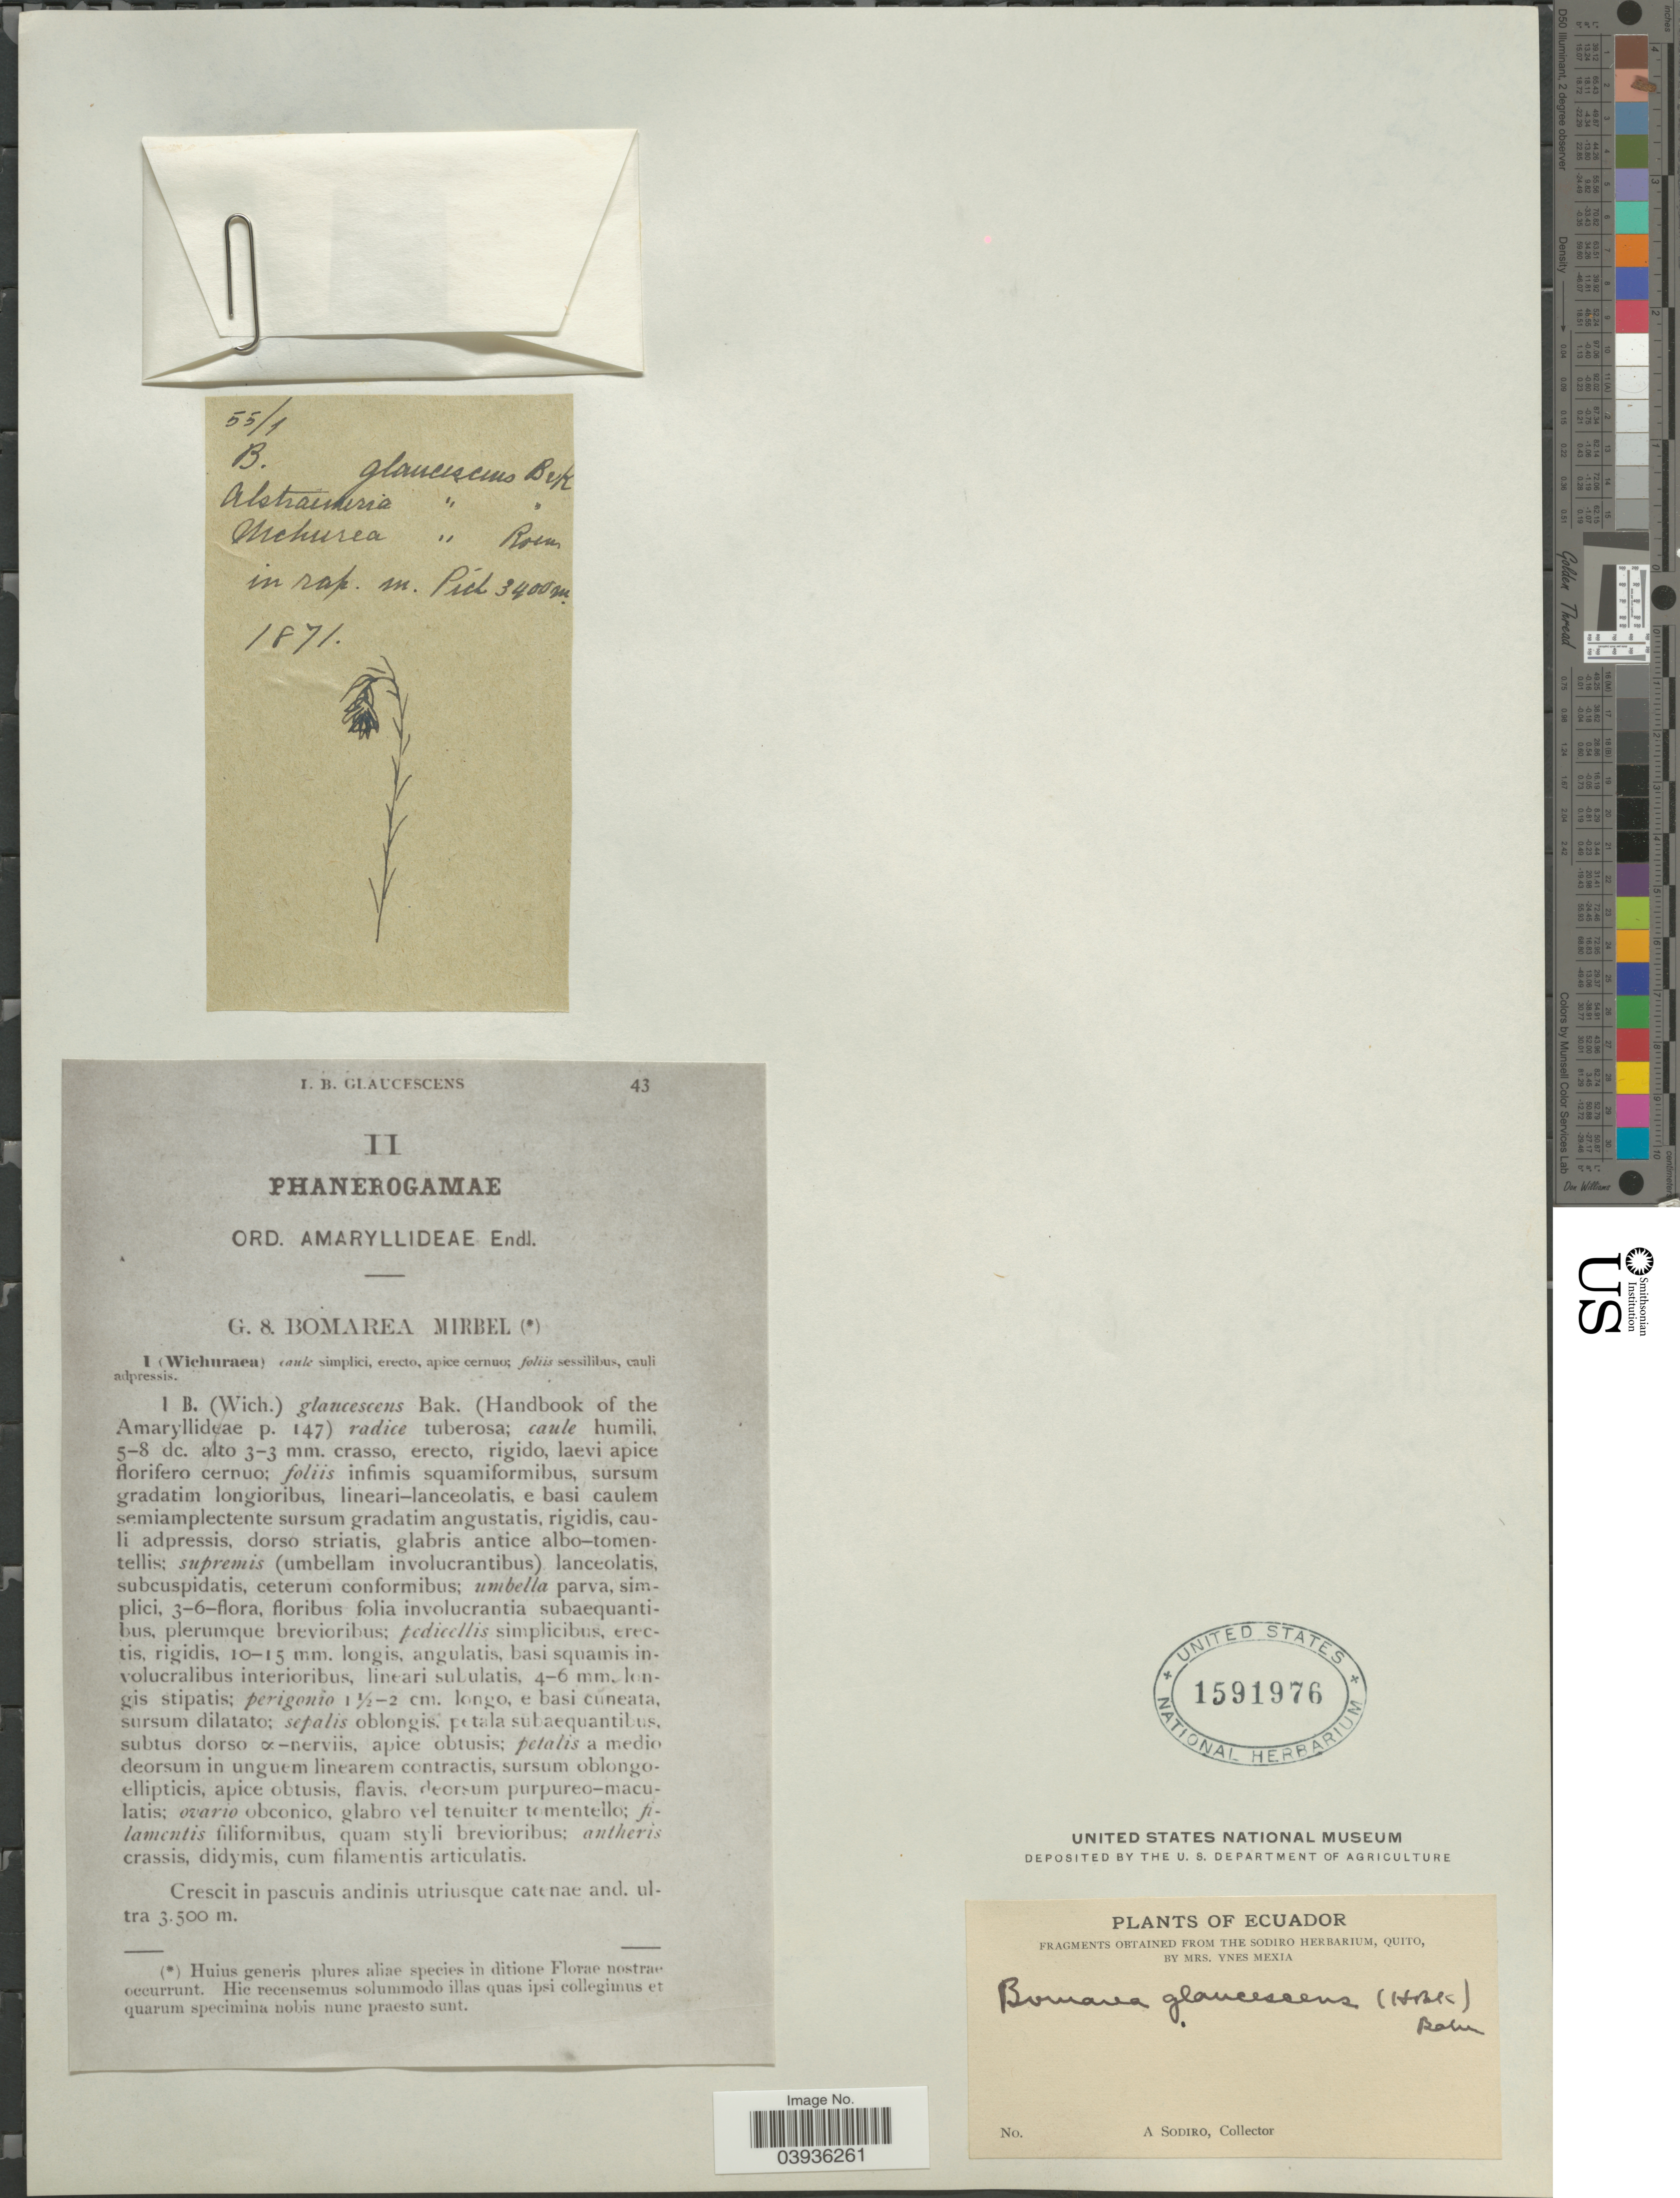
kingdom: Plantae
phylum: Tracheophyta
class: Liliopsida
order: Liliales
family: Alstroemeriaceae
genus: Bomarea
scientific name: Bomarea glaucescens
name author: (Kunth) Baker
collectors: A. Sodiro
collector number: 55/1B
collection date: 1871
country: Ecuador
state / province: Pichincha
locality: In rap. m. Pich.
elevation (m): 3400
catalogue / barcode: US 1591976